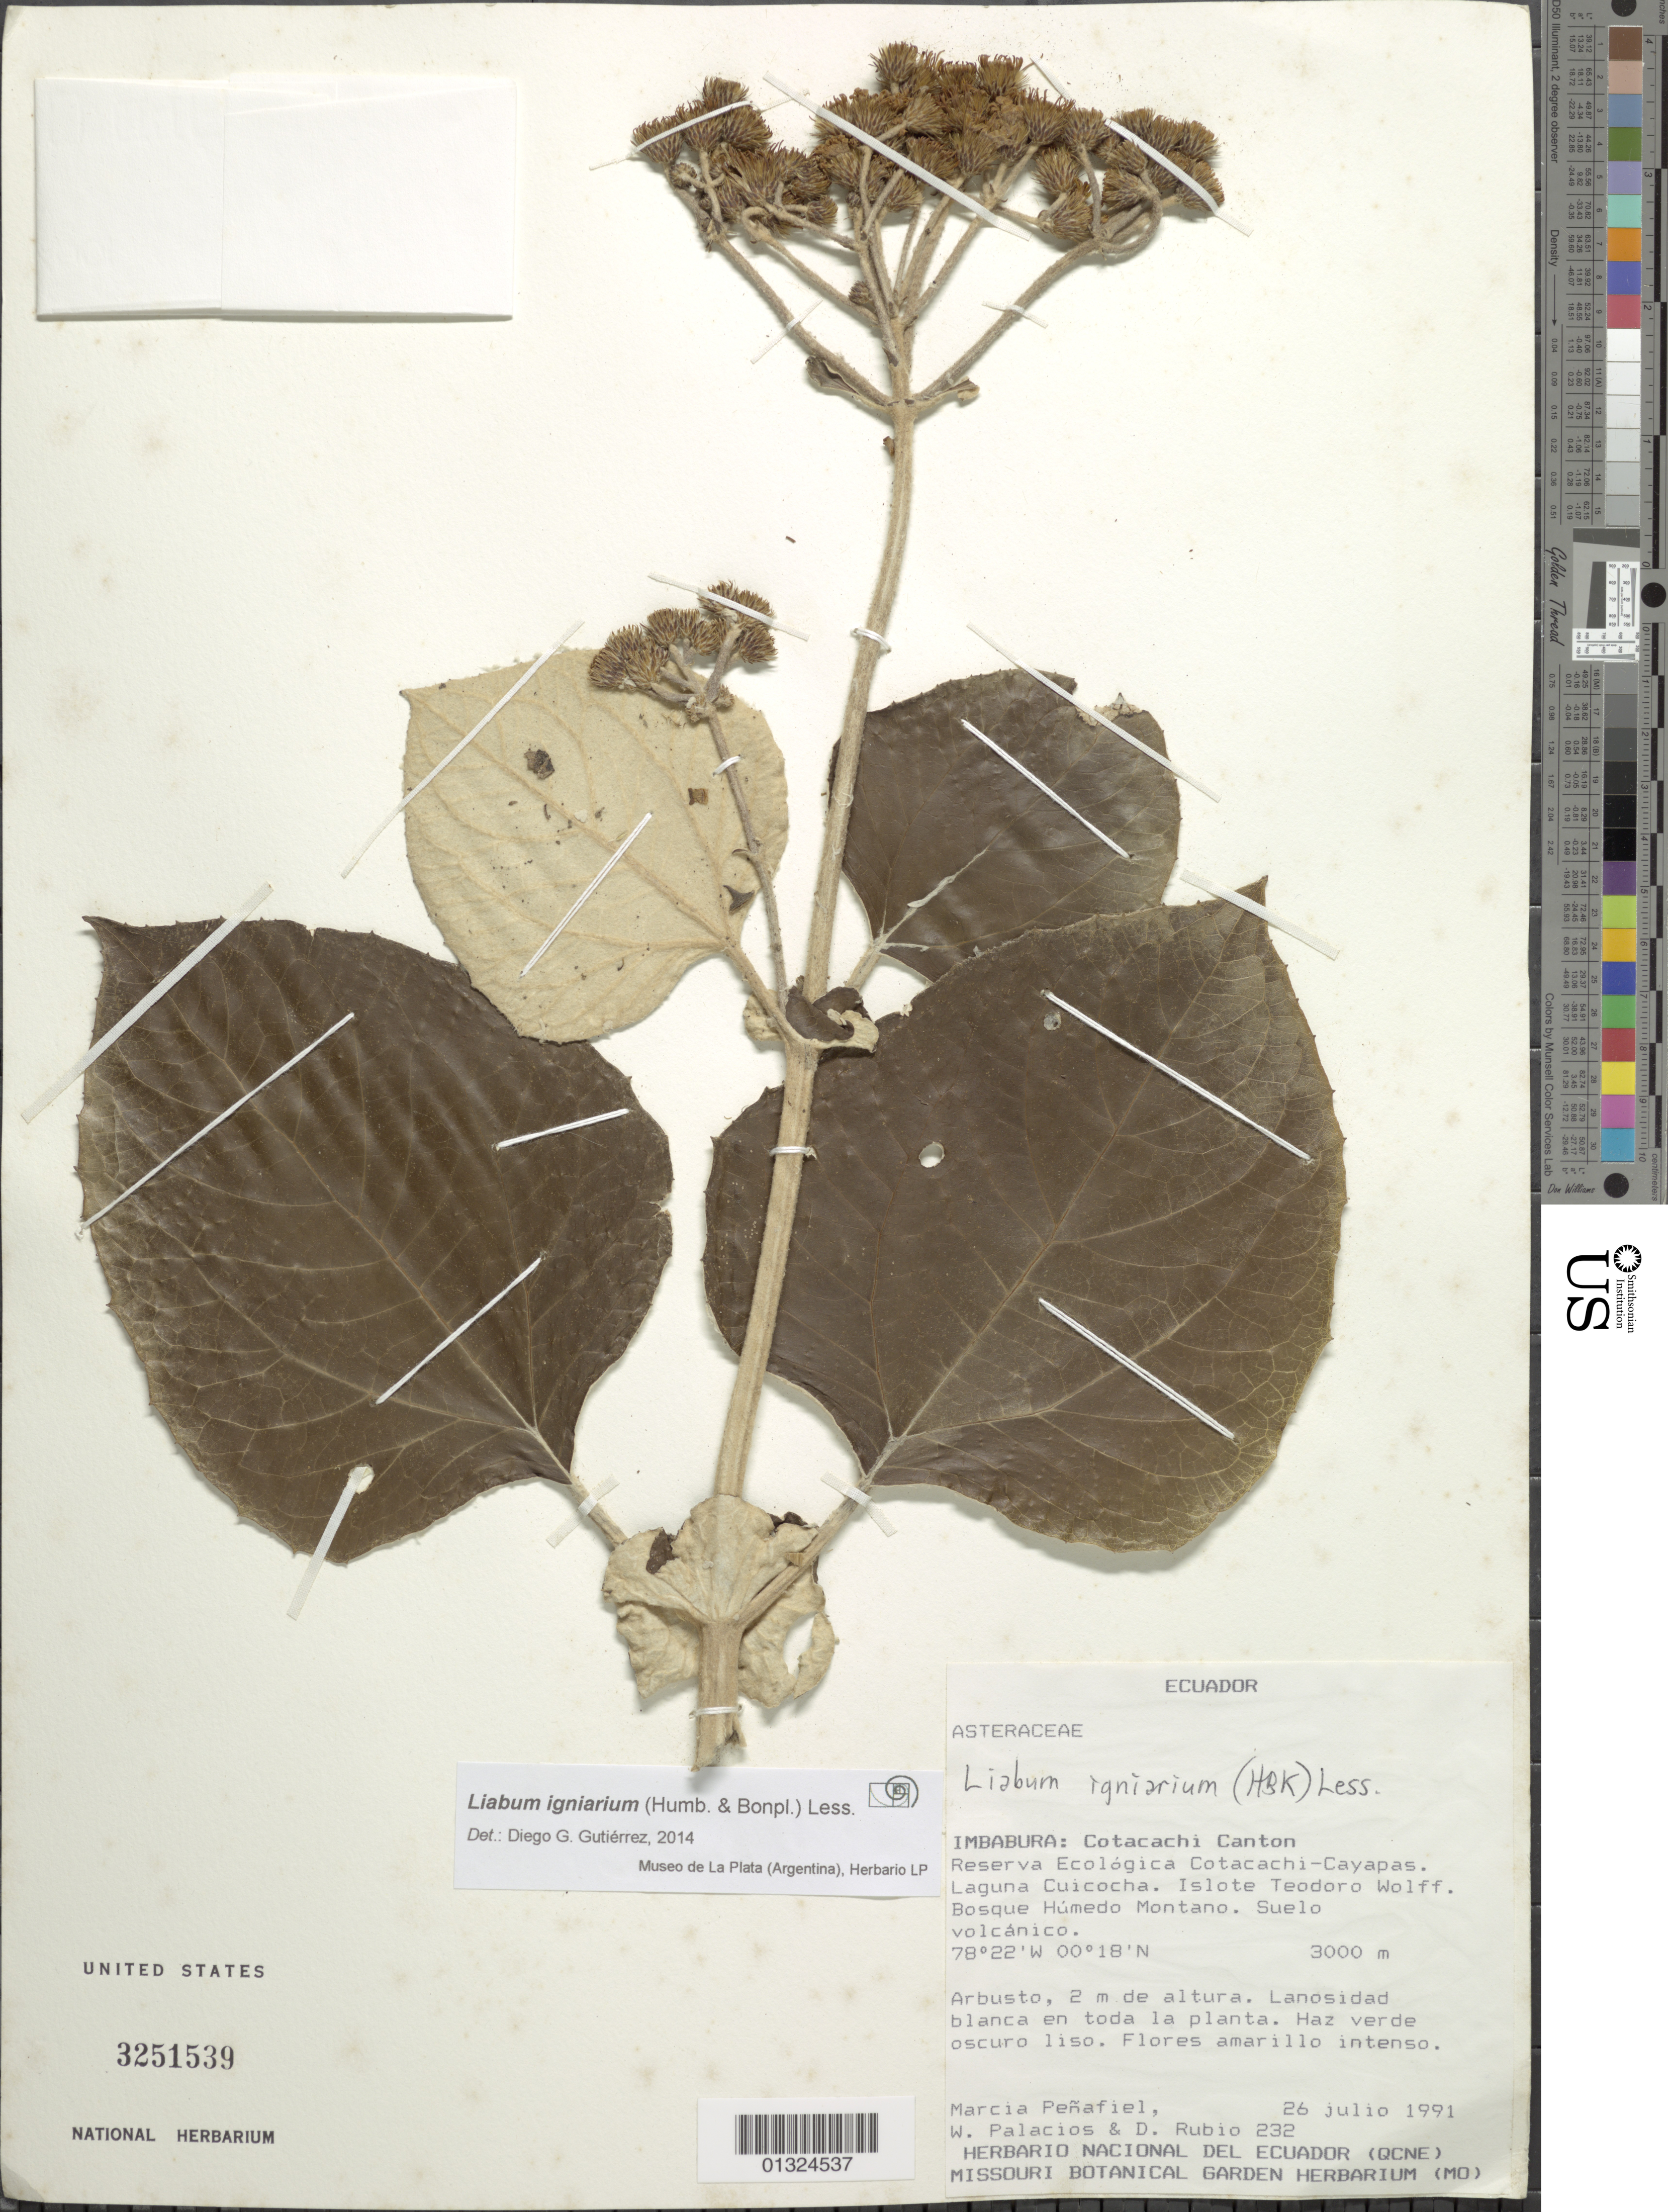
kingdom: Plantae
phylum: Tracheophyta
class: Magnoliopsida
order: Asterales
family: Asteraceae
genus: Liabum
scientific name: Liabum igniarium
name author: Less.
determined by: Gutierrez, D. G.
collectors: M. Penafiel, W. Palacios & D. Rubio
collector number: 232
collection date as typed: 26 July 1991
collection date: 1991-07-26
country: Ecuador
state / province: Imbabura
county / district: Cotacachi Canton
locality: Reserva Ecologica Cotacachi-Cayapas. Laguna Cuicocha. Islote Teodoro Wolff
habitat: Bosque humedo montano. Suelo volcanico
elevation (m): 3000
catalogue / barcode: US 3251539